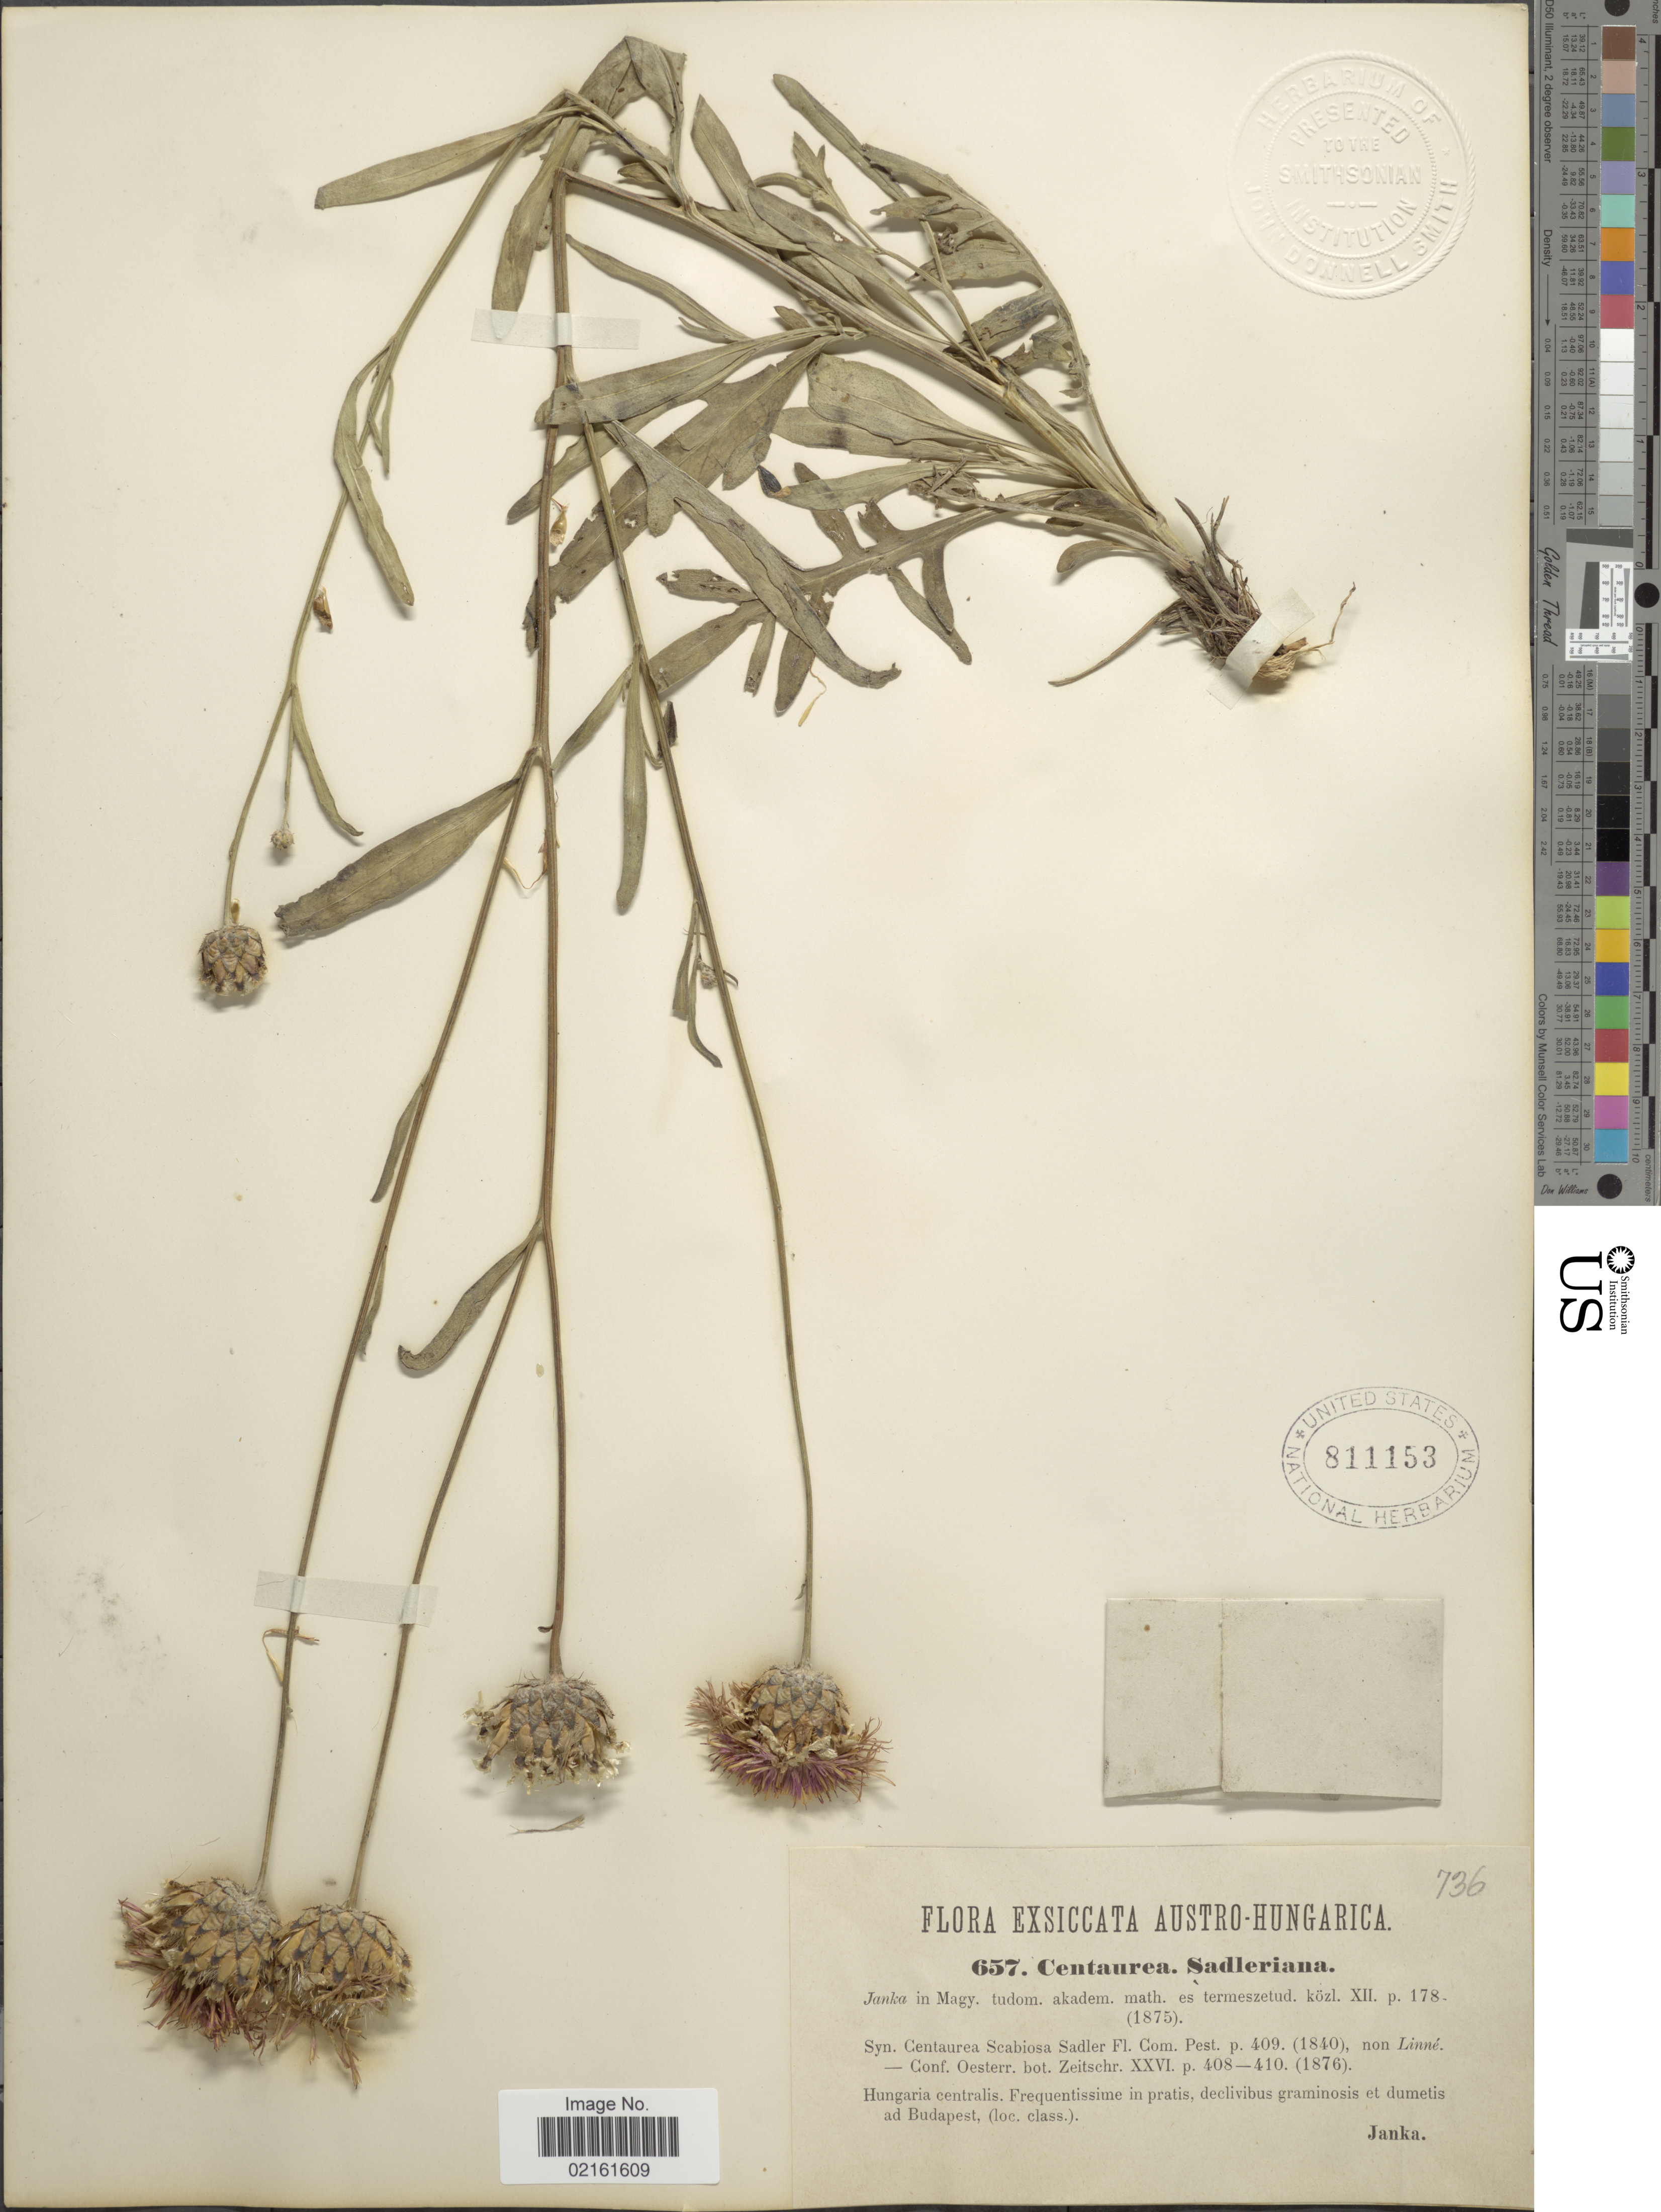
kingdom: Plantae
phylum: Tracheophyta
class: Magnoliopsida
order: Asterales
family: Asteraceae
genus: Centaurea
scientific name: Centaurea scabiosa subsp. sadleriana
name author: (Janka) Asch. & Graebn.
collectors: V. Janka von Bulcs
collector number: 657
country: Hungary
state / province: Budapest, Capital District of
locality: Austro-Hungarica. Hungaria centralis. Frequentissime in pratis, declivibus graminosis et dumetis ad Budapest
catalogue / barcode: US 811153